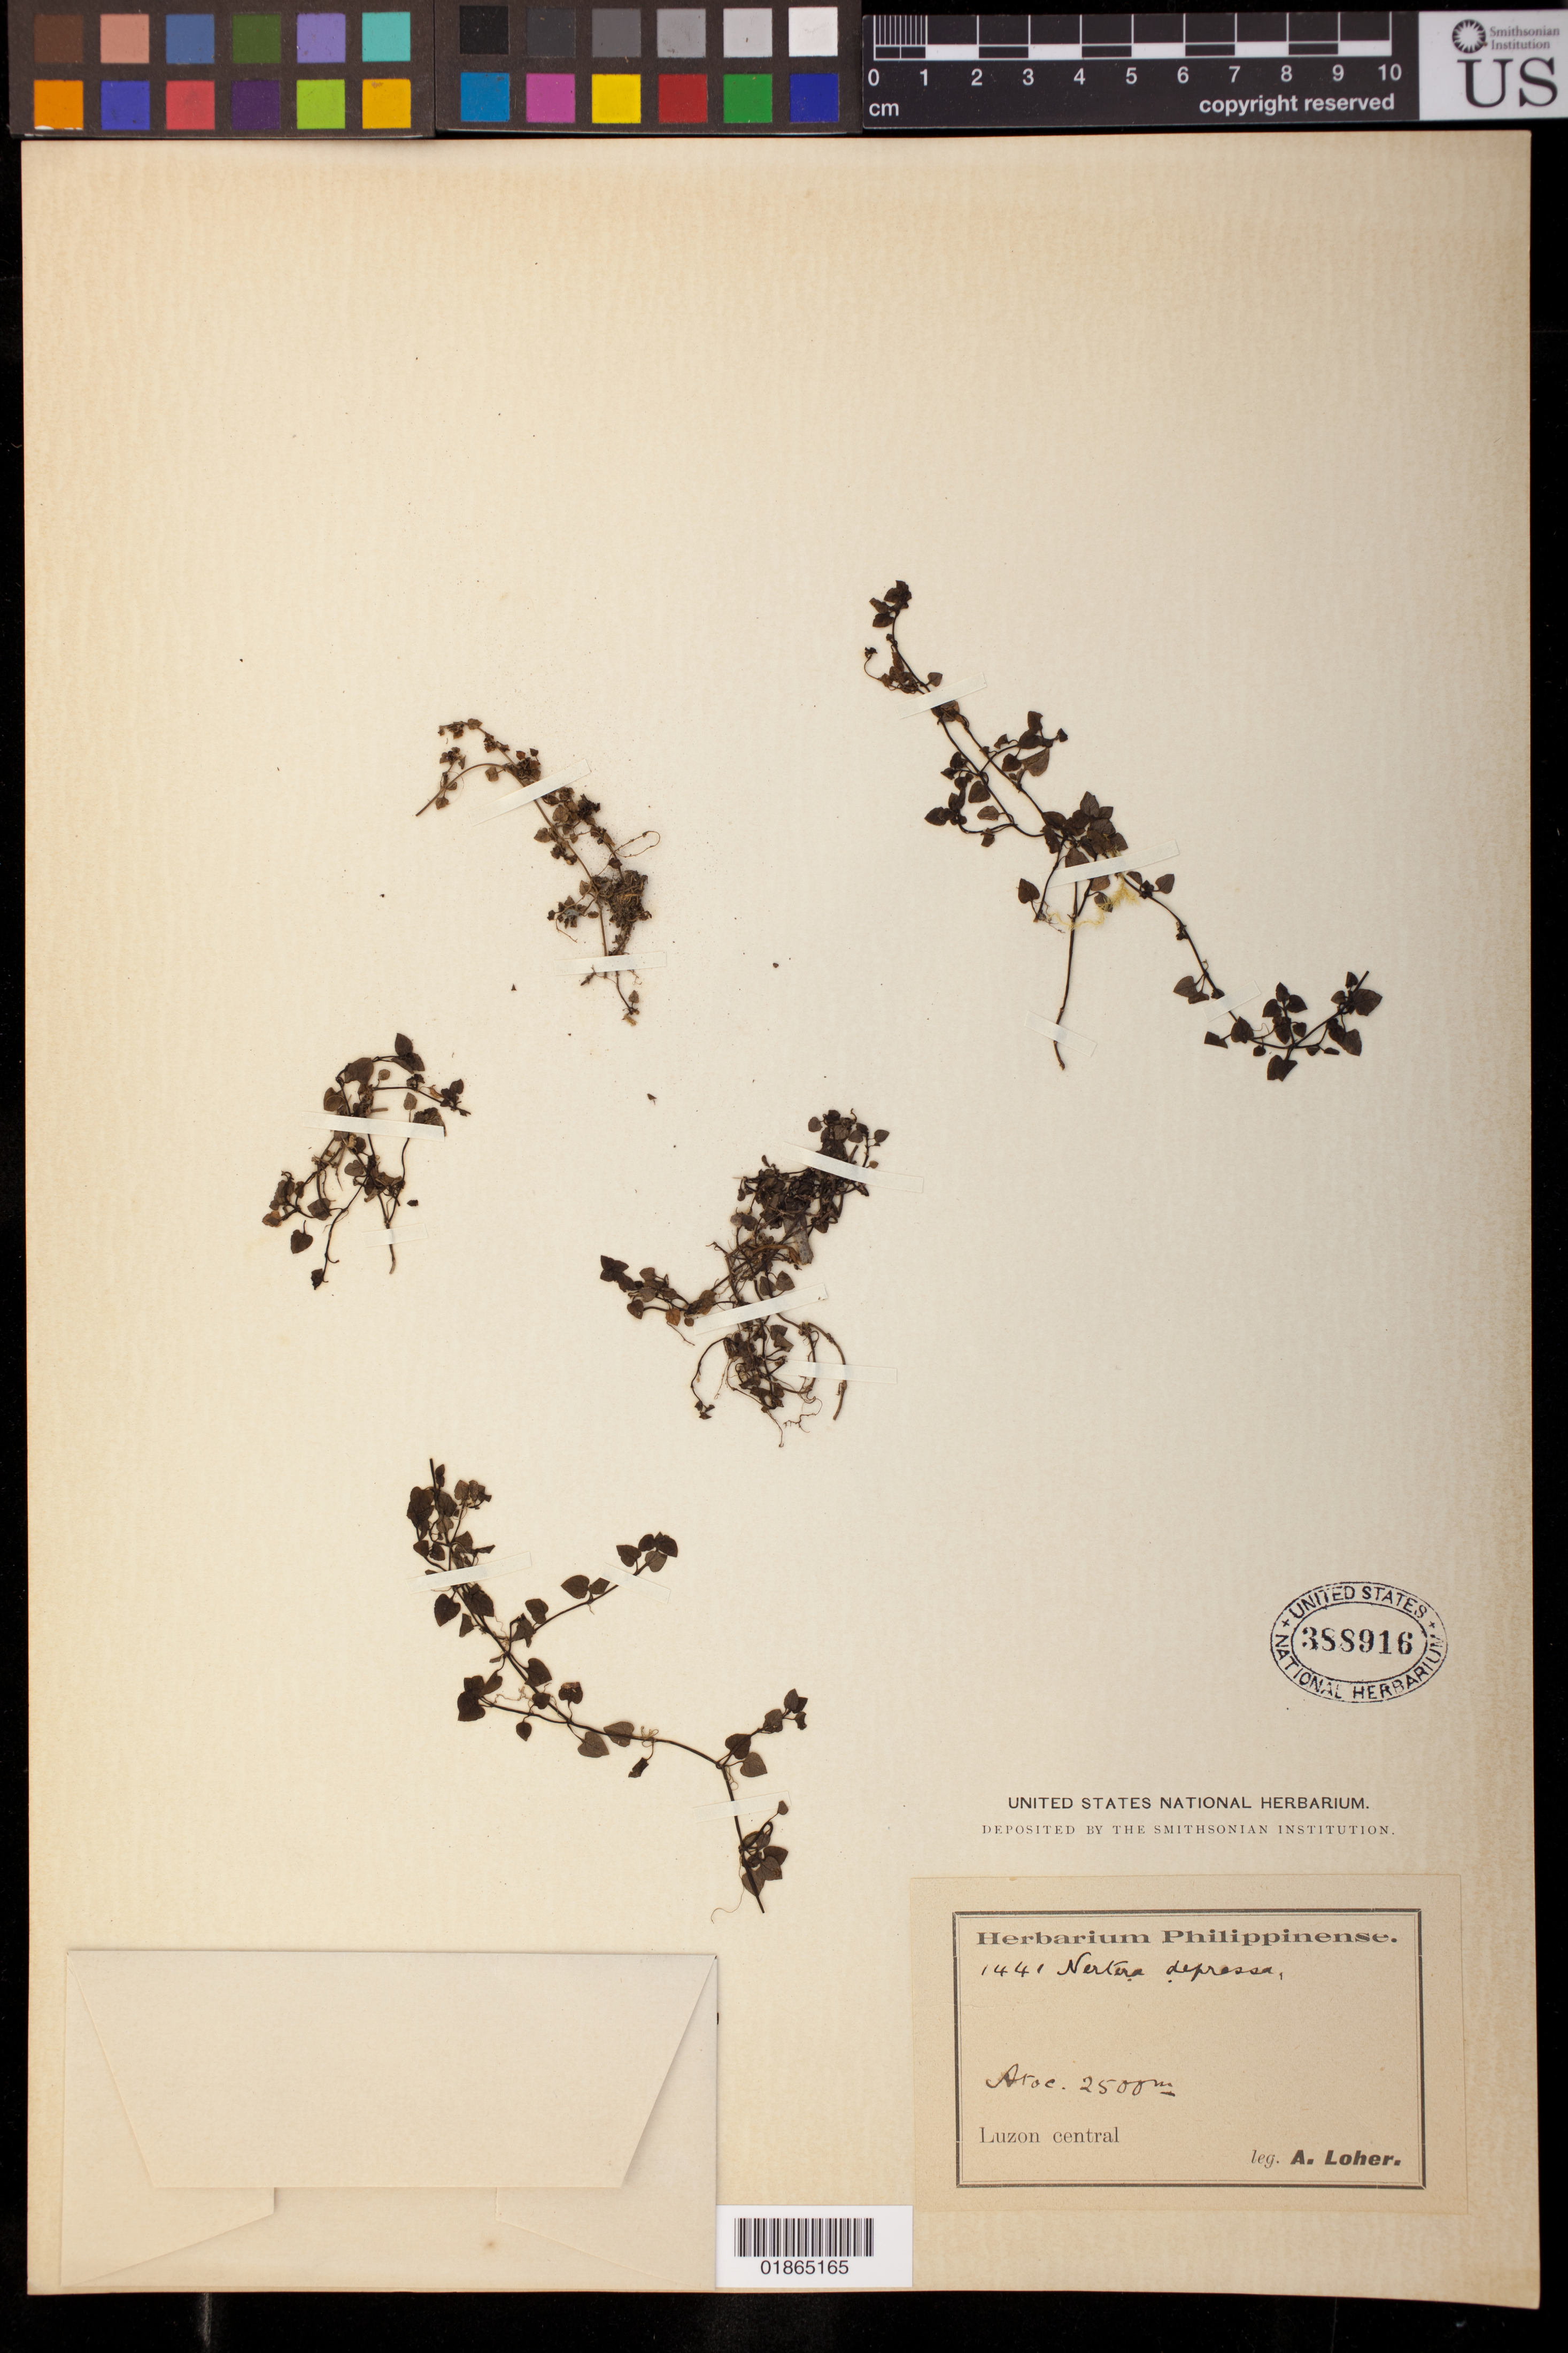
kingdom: Plantae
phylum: Tracheophyta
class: Magnoliopsida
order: Gentianales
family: Rubiaceae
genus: Nertera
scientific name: Nertera depressa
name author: Banks & Sol. ex Gaertn.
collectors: A. Loher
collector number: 1441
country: Philippines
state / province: Central Luzon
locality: Luzon central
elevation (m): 2500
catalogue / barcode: US 388916